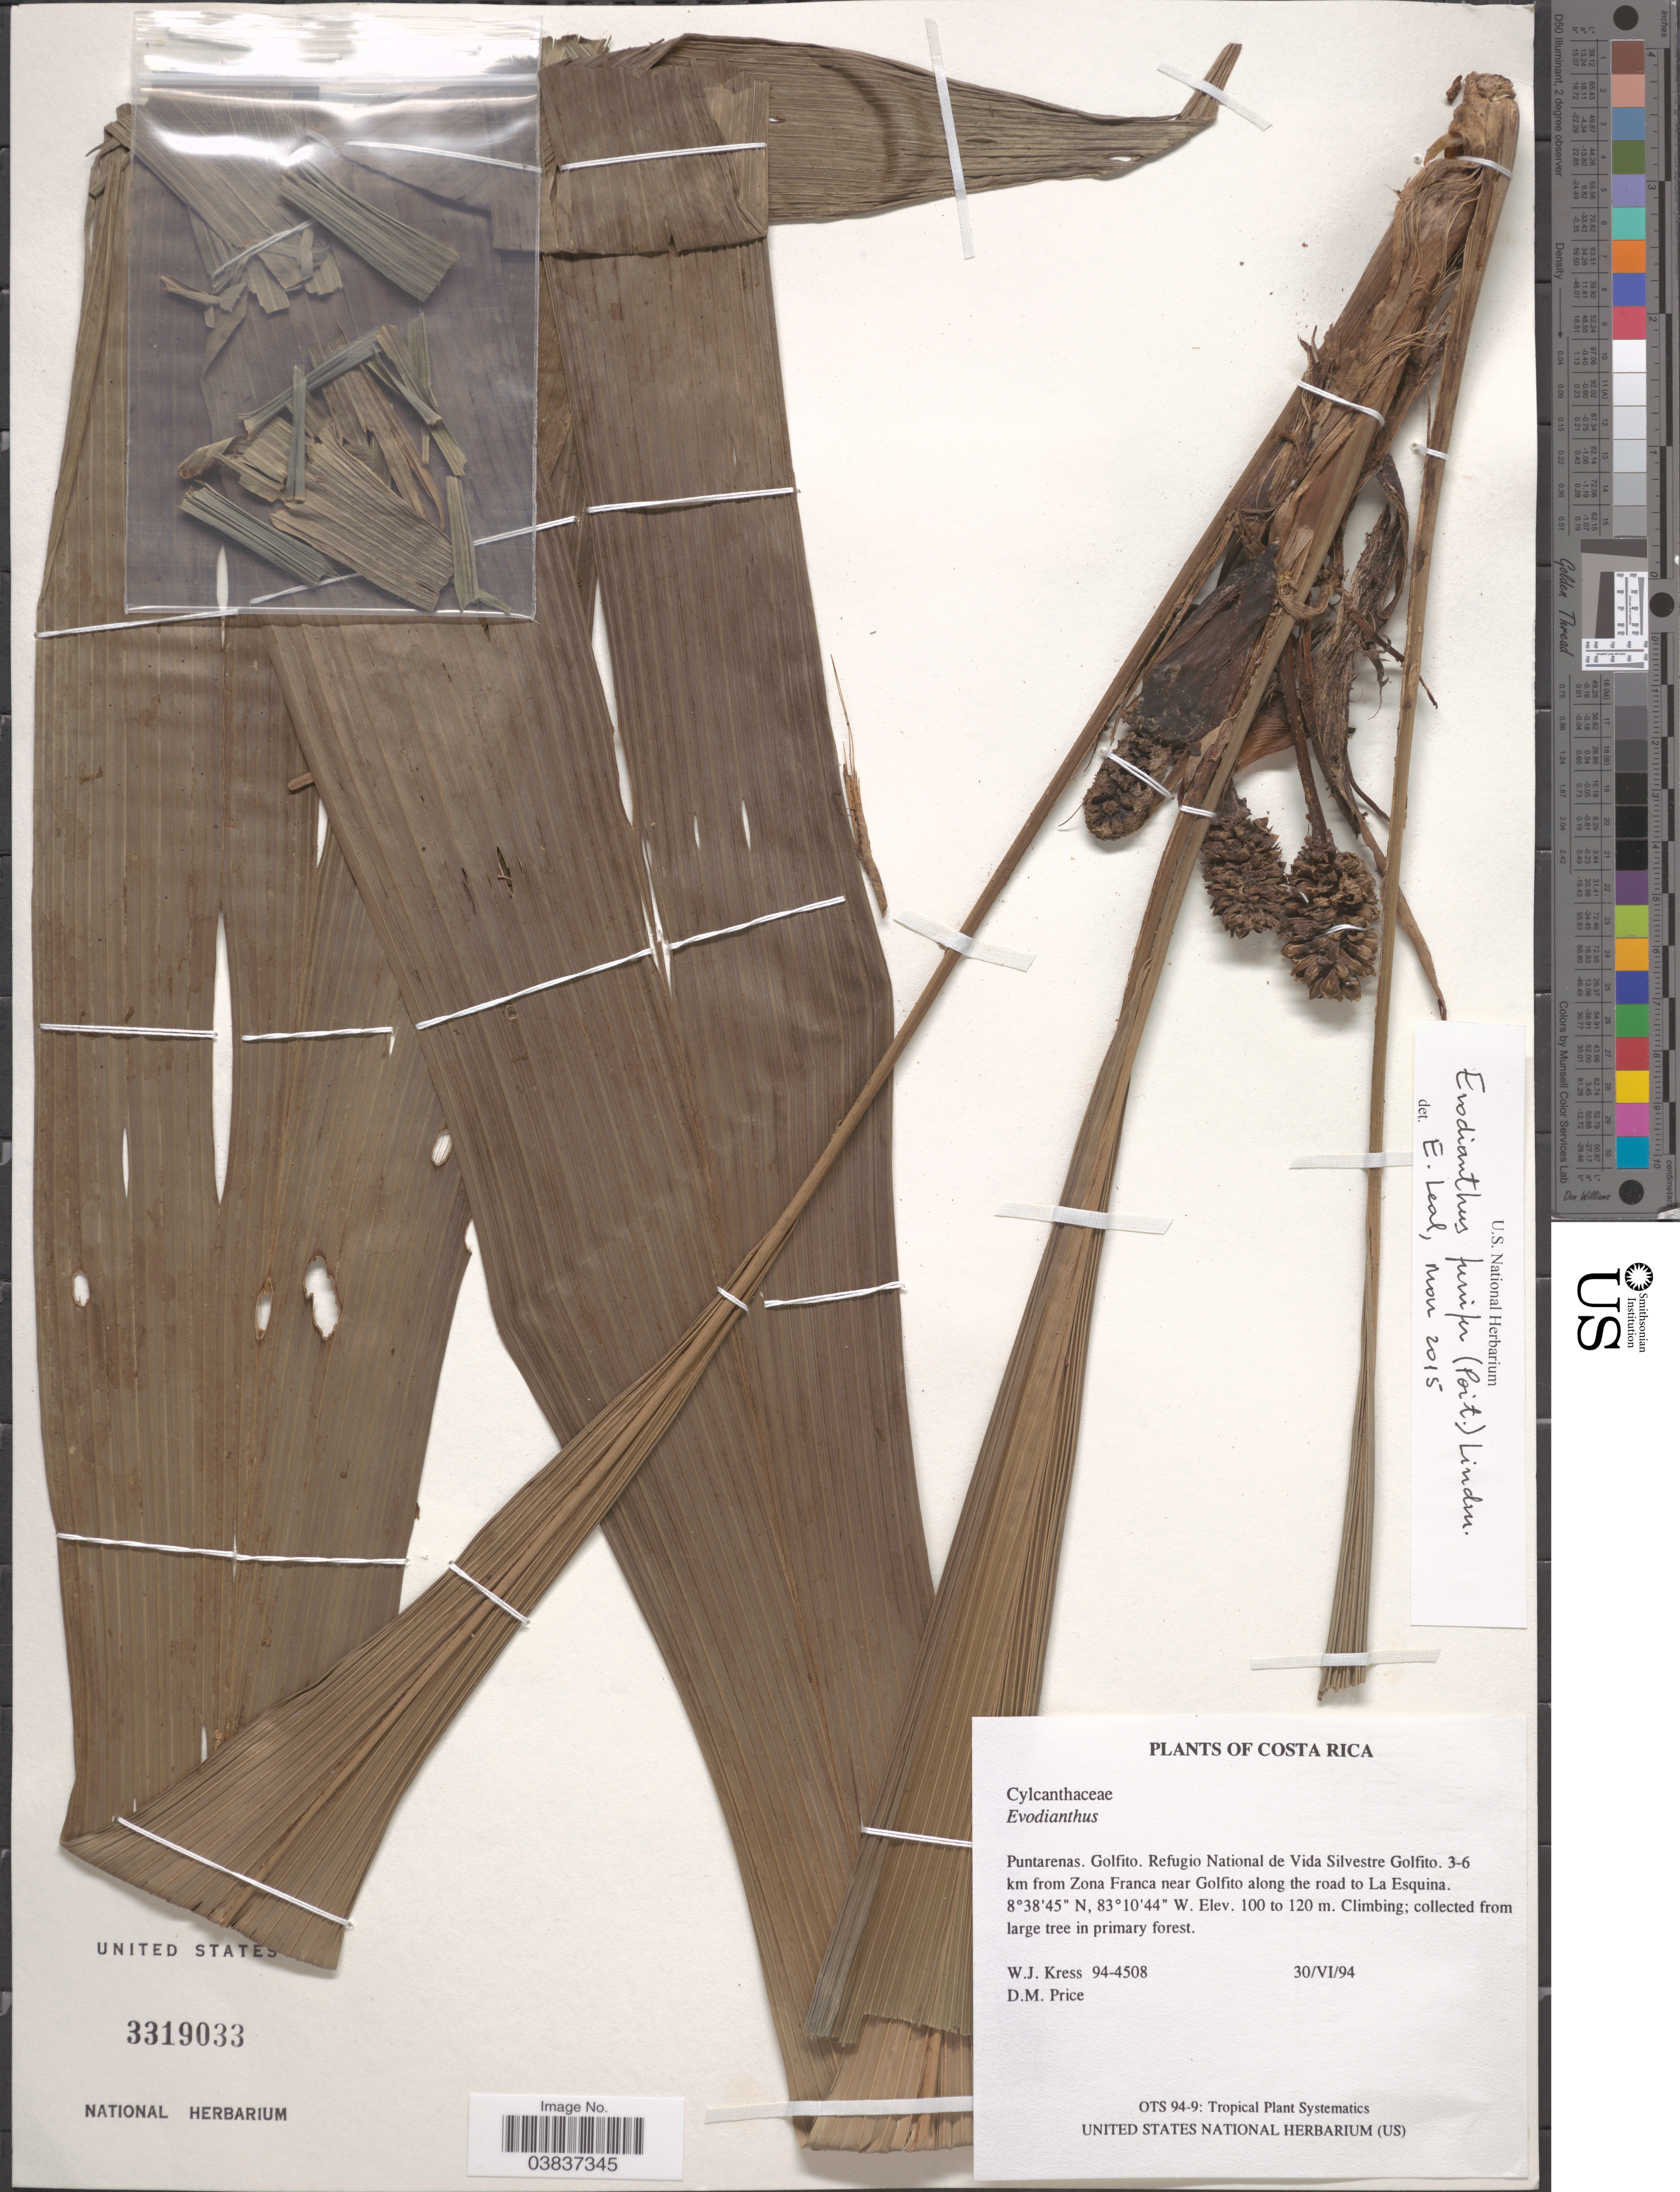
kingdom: Plantae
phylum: Tracheophyta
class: Liliopsida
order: Pandanales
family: Cyclanthaceae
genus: Evodianthus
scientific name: Evodianthus funifer subsp. funifer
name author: (Poit.) Lindm.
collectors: W. J. Kress & D. M. Price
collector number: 94-4508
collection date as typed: Transcribed d/m/y: 30/6/94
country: Costa Rica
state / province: Puntarenas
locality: Golfito. Refugio National de Vida Silvestre Golfito. 3-6 km from Zona Franca near Golfito along the road to La Esquina.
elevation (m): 100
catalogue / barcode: US 3319033